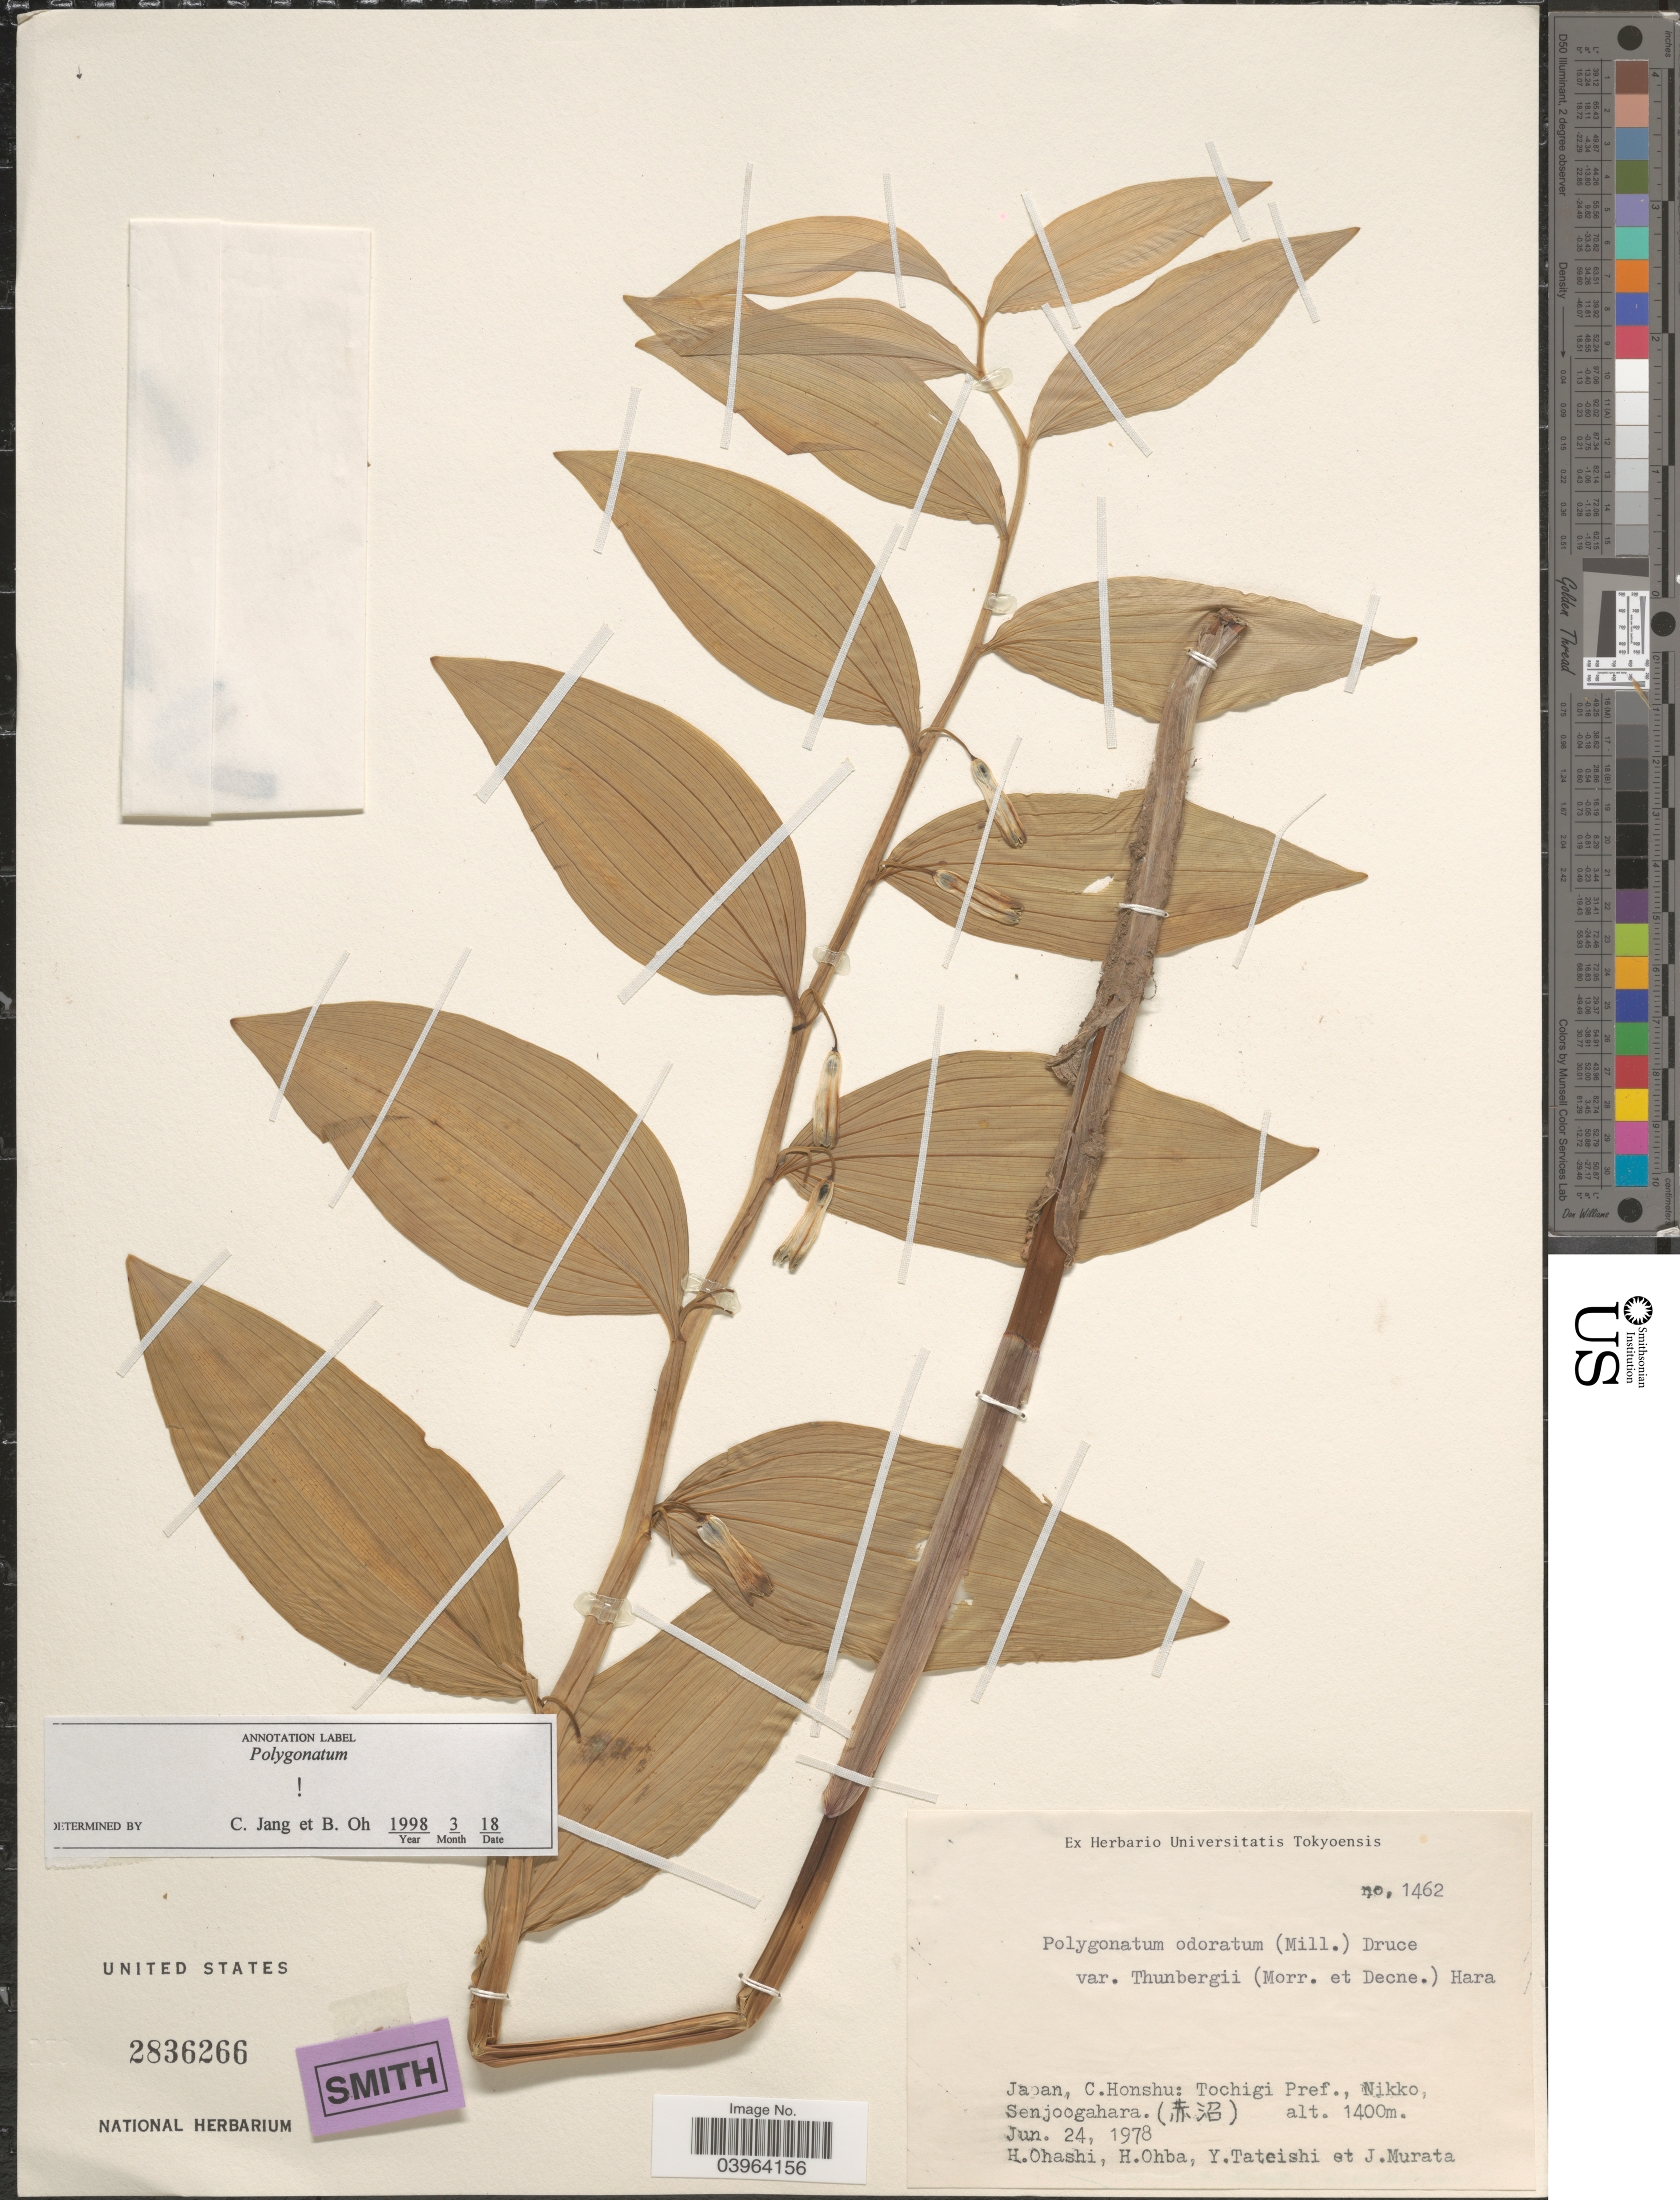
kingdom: Plantae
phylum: Tracheophyta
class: Liliopsida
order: Asparagales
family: Asparagaceae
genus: Polygonatum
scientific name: Polygonatum odoratum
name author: (Mill.) Druce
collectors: H. Ohashi, H. Ohba, Y. Tateishi & J. Murata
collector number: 1462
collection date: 1978-06-24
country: Japan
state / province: Totigi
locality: C. Honshu: Tochigi Pref., Nikko, Senjoogahara. (X).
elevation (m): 1400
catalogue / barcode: US 2836266